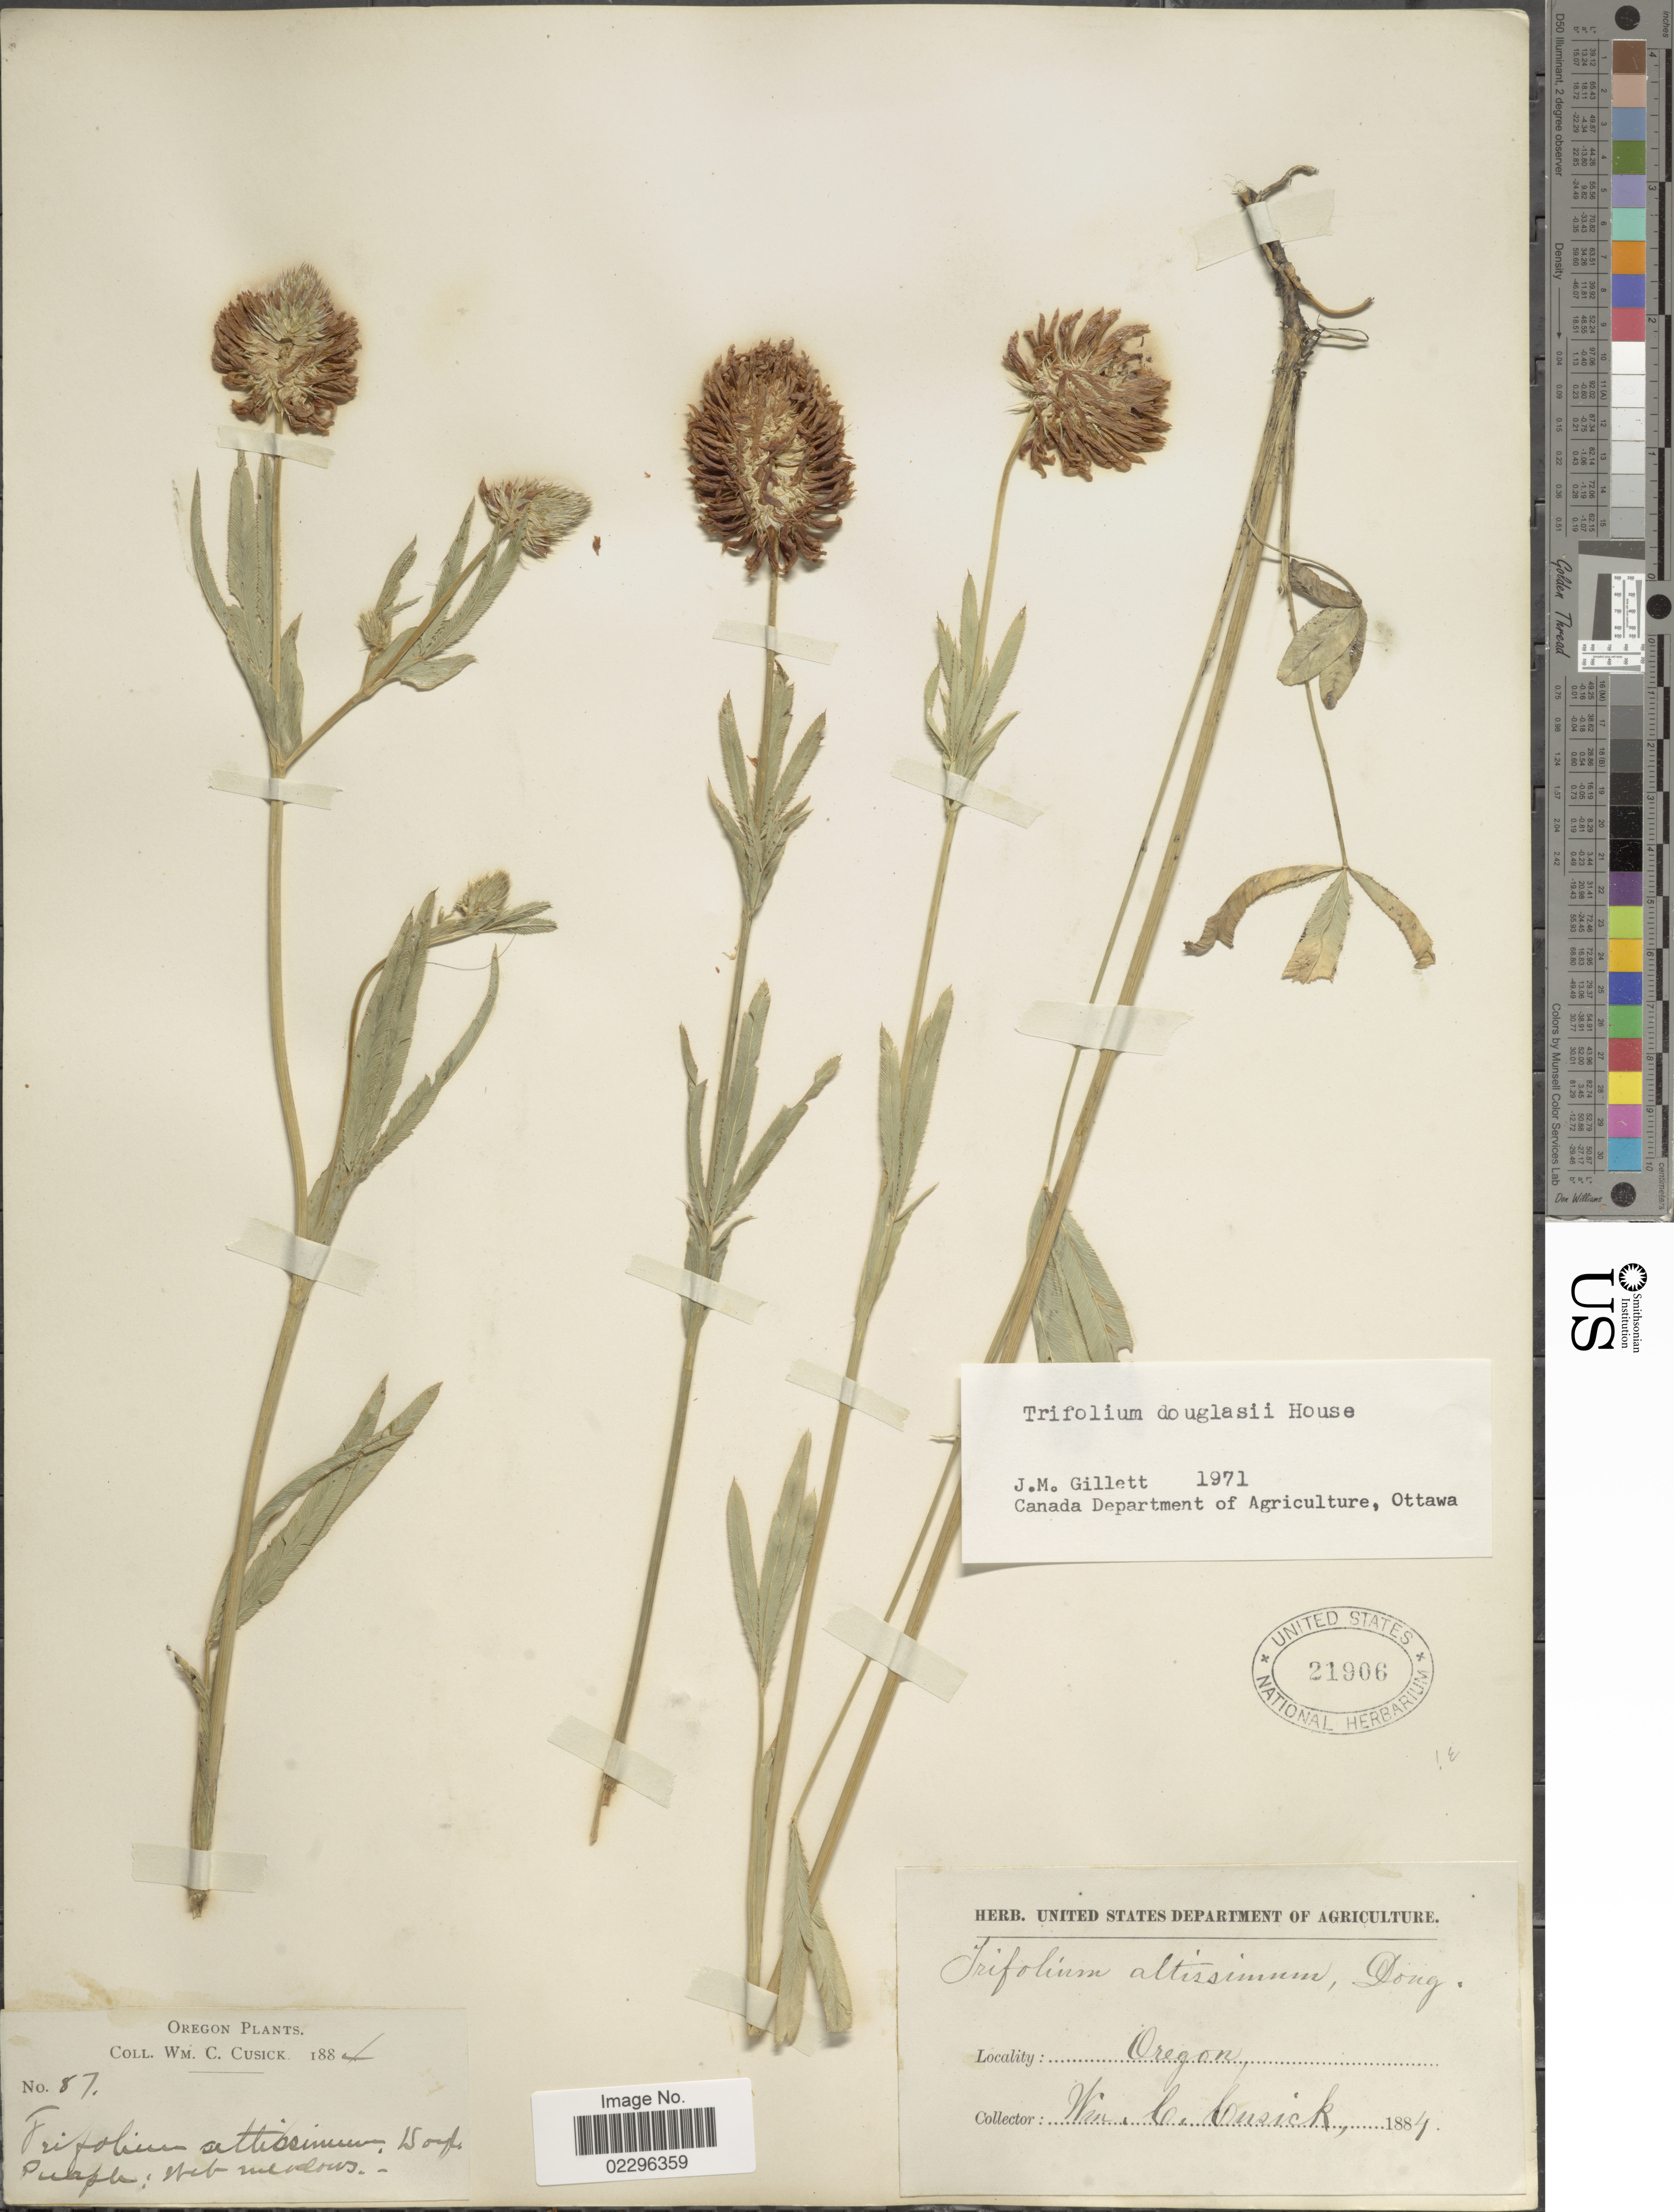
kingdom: Plantae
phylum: Tracheophyta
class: Magnoliopsida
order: Fabales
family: Fabaceae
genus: Trifolium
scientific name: Trifolium douglasii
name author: House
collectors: W. C. Cusick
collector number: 87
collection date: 1884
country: United States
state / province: Oregon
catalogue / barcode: US 21906